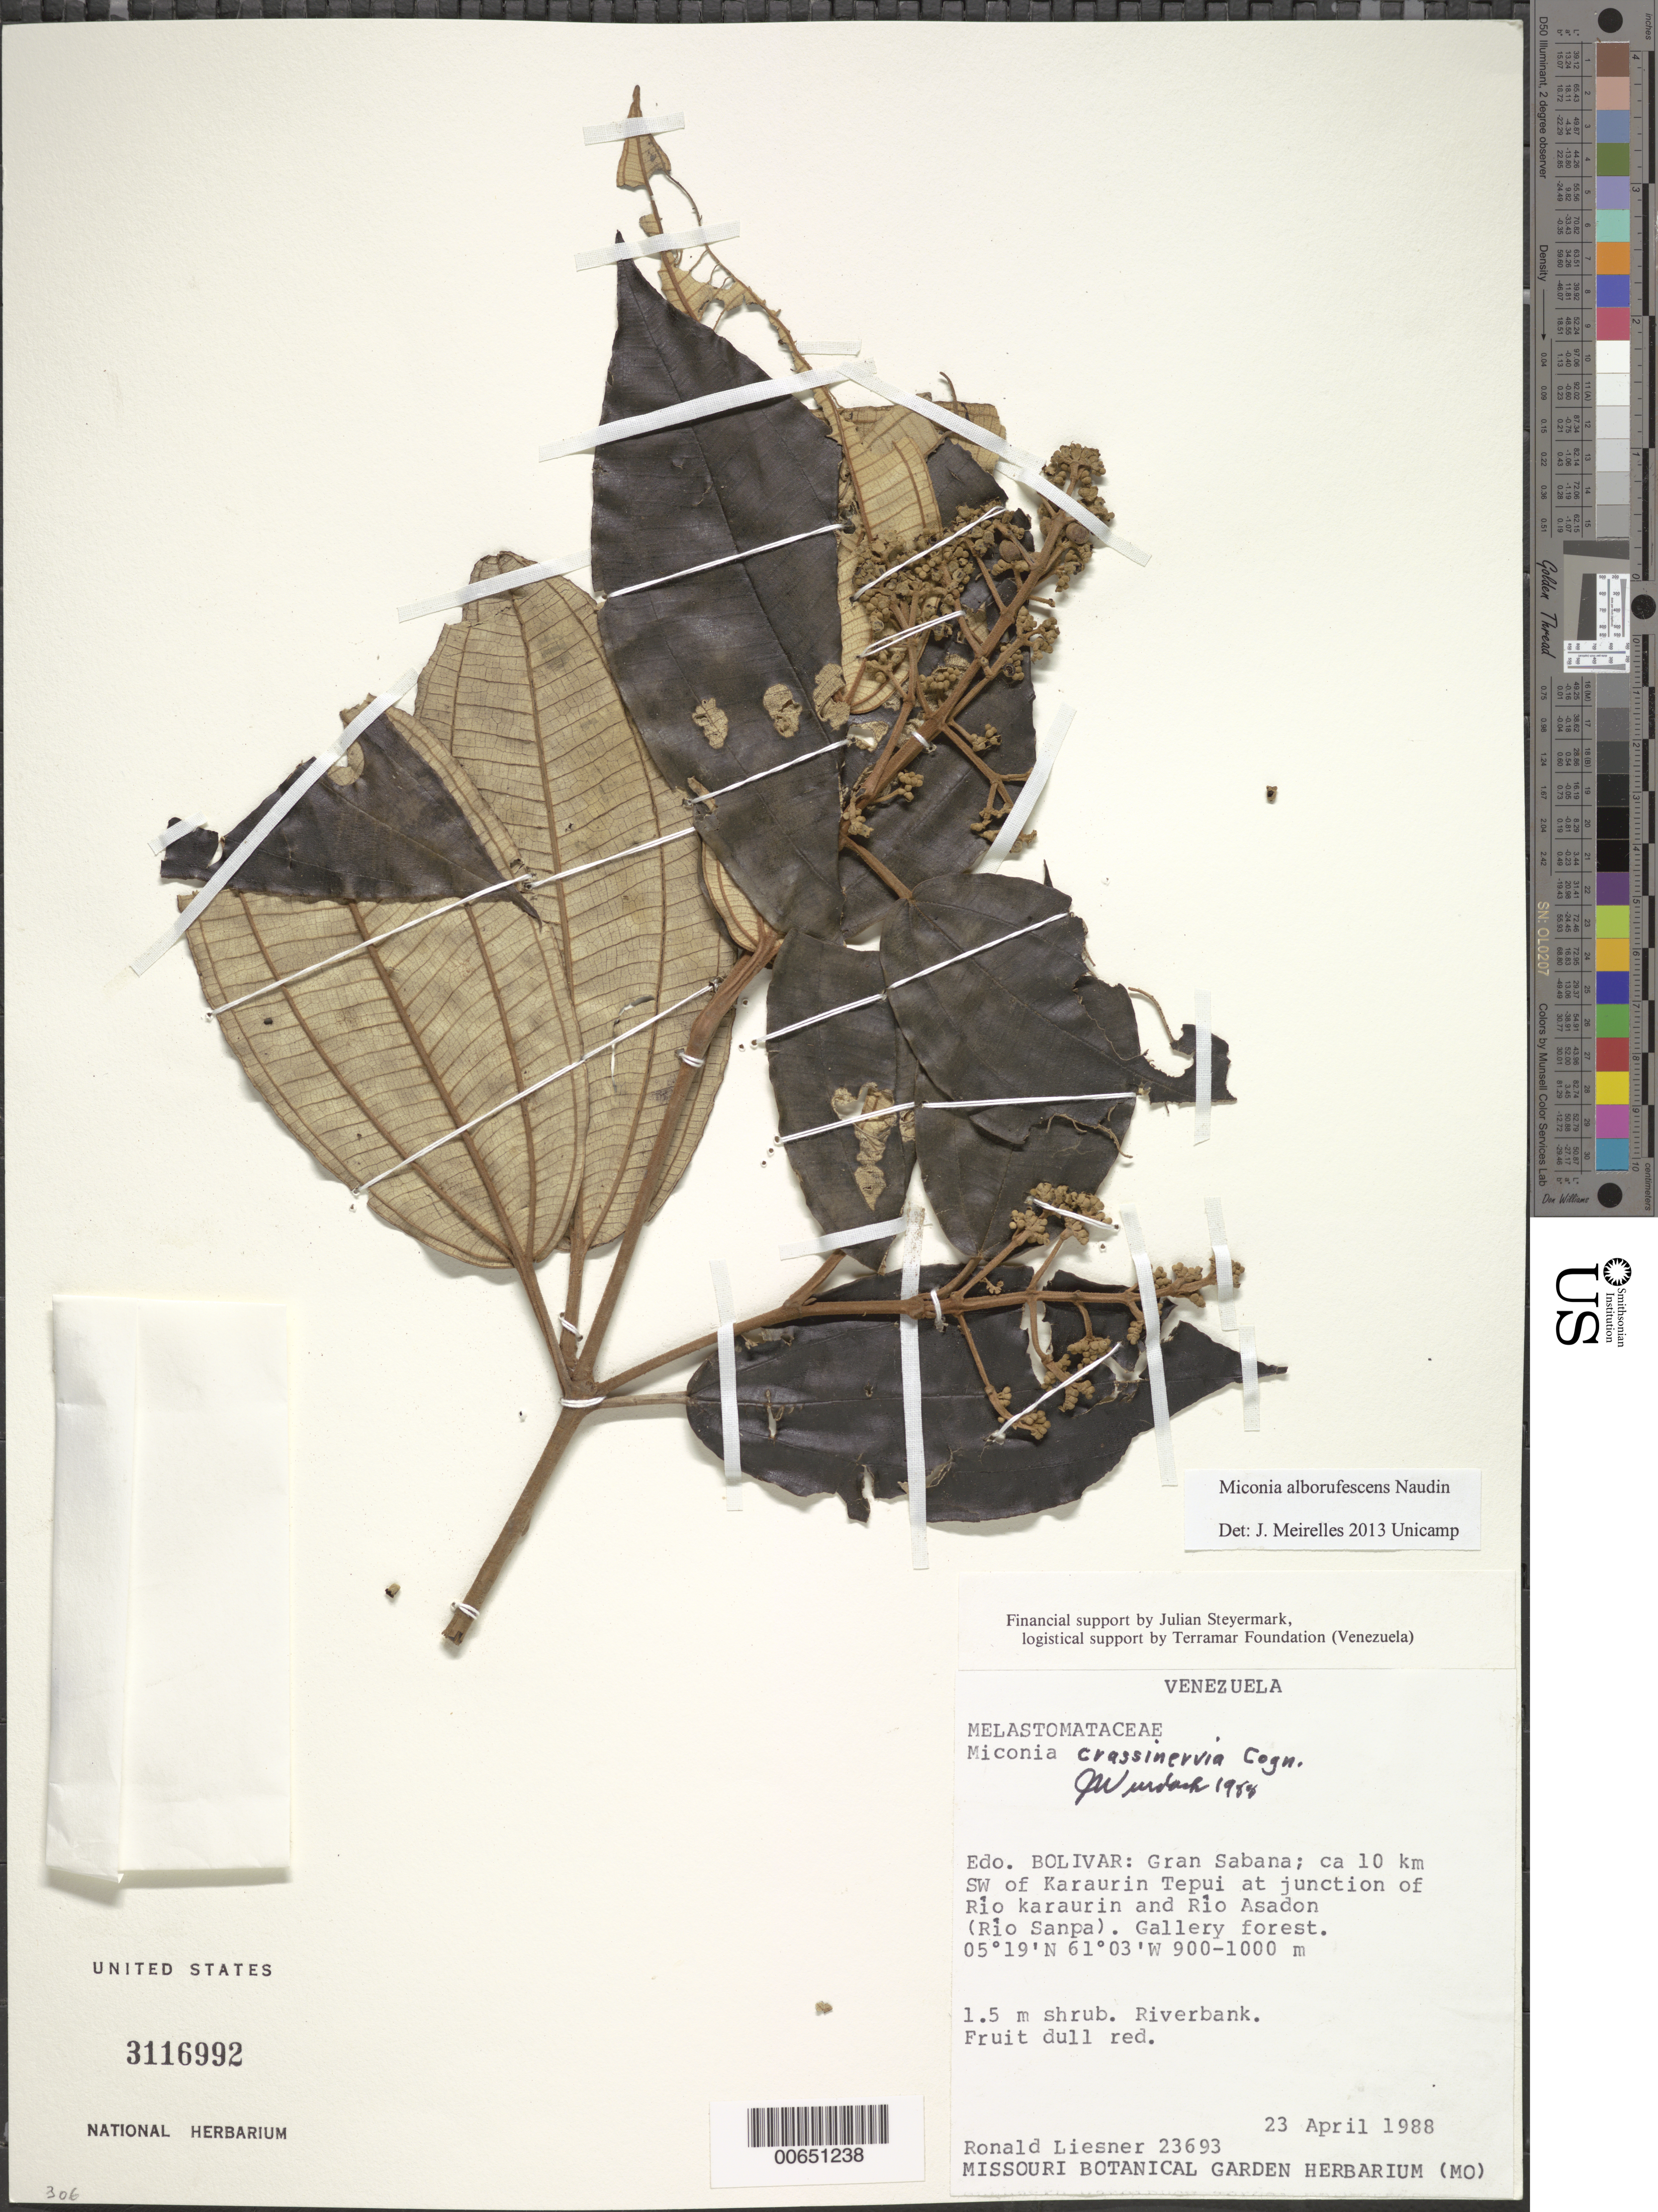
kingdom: Plantae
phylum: Tracheophyta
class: Magnoliopsida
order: Myrtales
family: Melastomataceae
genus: Miconia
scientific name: Miconia crassinervia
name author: Cogn.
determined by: Wurdack, John J., (US), US (UNITED STATES)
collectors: R. L. Liesner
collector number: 23693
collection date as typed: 23-Apr-88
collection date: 1988-04-23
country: Venezuela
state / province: Bolívar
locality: Gran Sabana, ca 10 km SW of Karaurin tepuí at junction of Río Karaurin and Río Asadon (Río Sanpa)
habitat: Gallery forest, riverbank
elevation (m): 900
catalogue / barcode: US 3116992